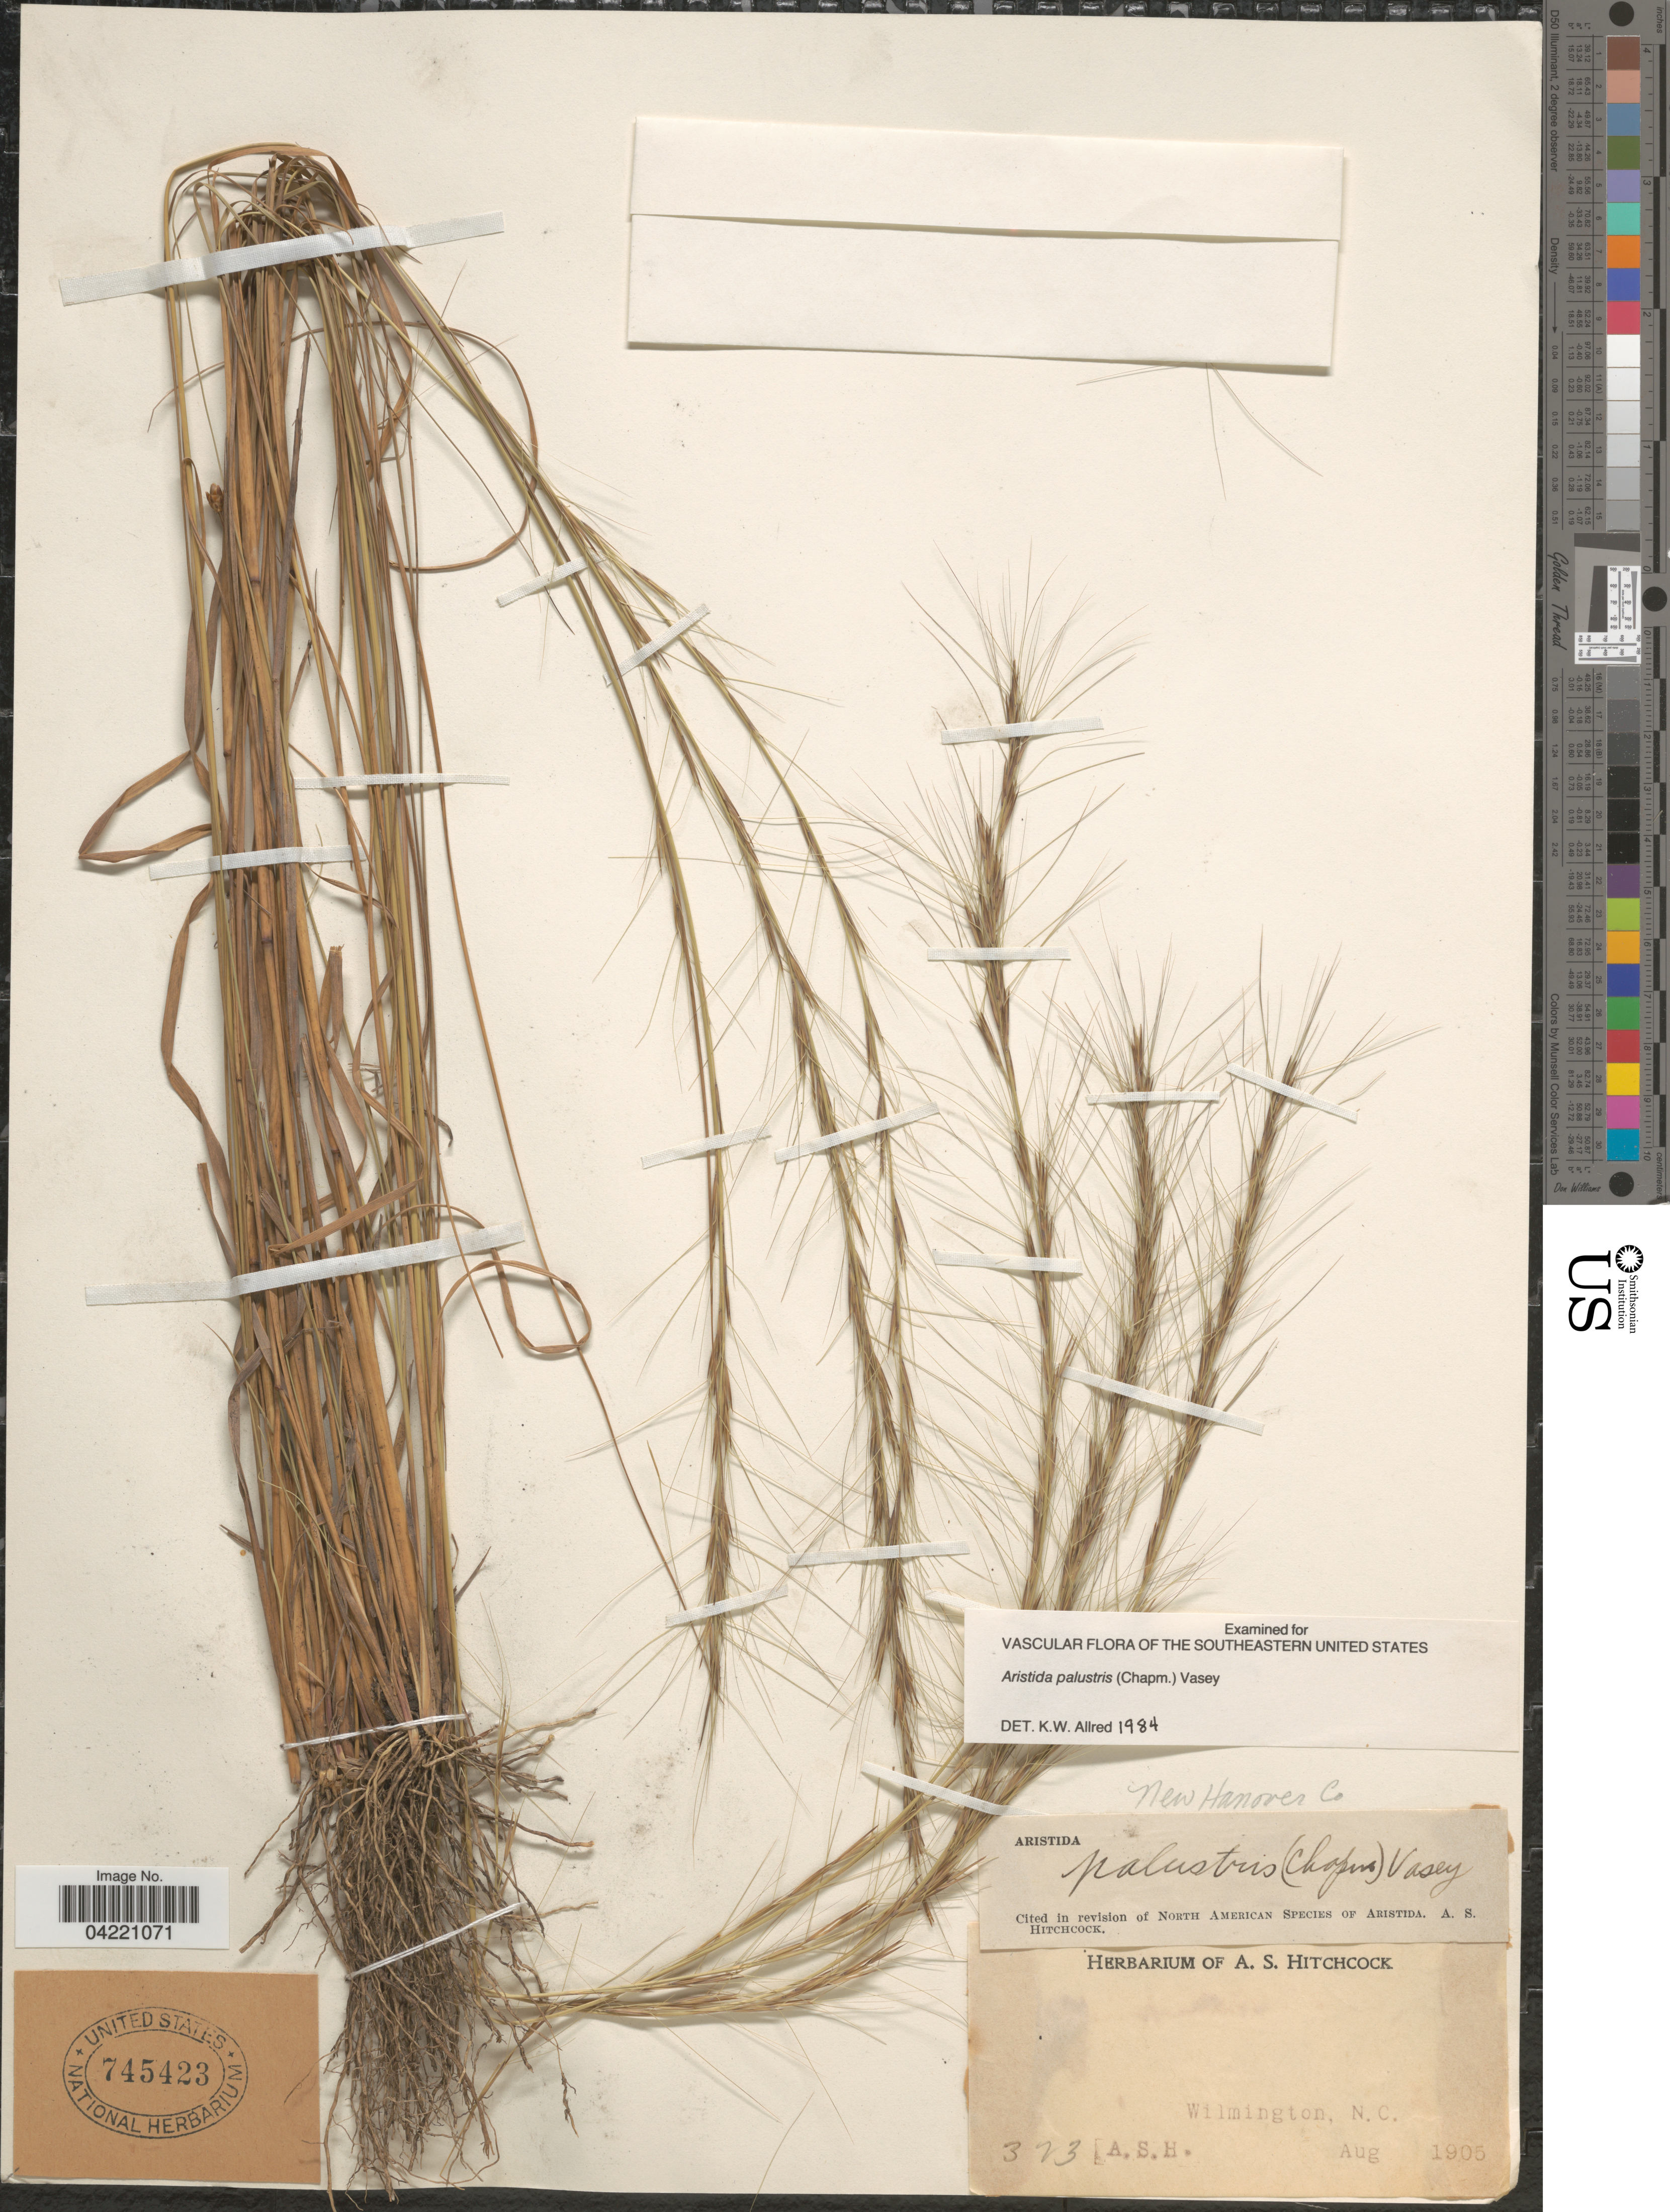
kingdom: Plantae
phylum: Tracheophyta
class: Liliopsida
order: Poales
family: Poaceae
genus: Aristida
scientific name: Aristida palustris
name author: (Chapm.) Vasey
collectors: A. S. Hitchcock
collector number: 323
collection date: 1905-08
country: United States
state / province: North Carolina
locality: Wilmington. New Hanover Co.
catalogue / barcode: US 745423